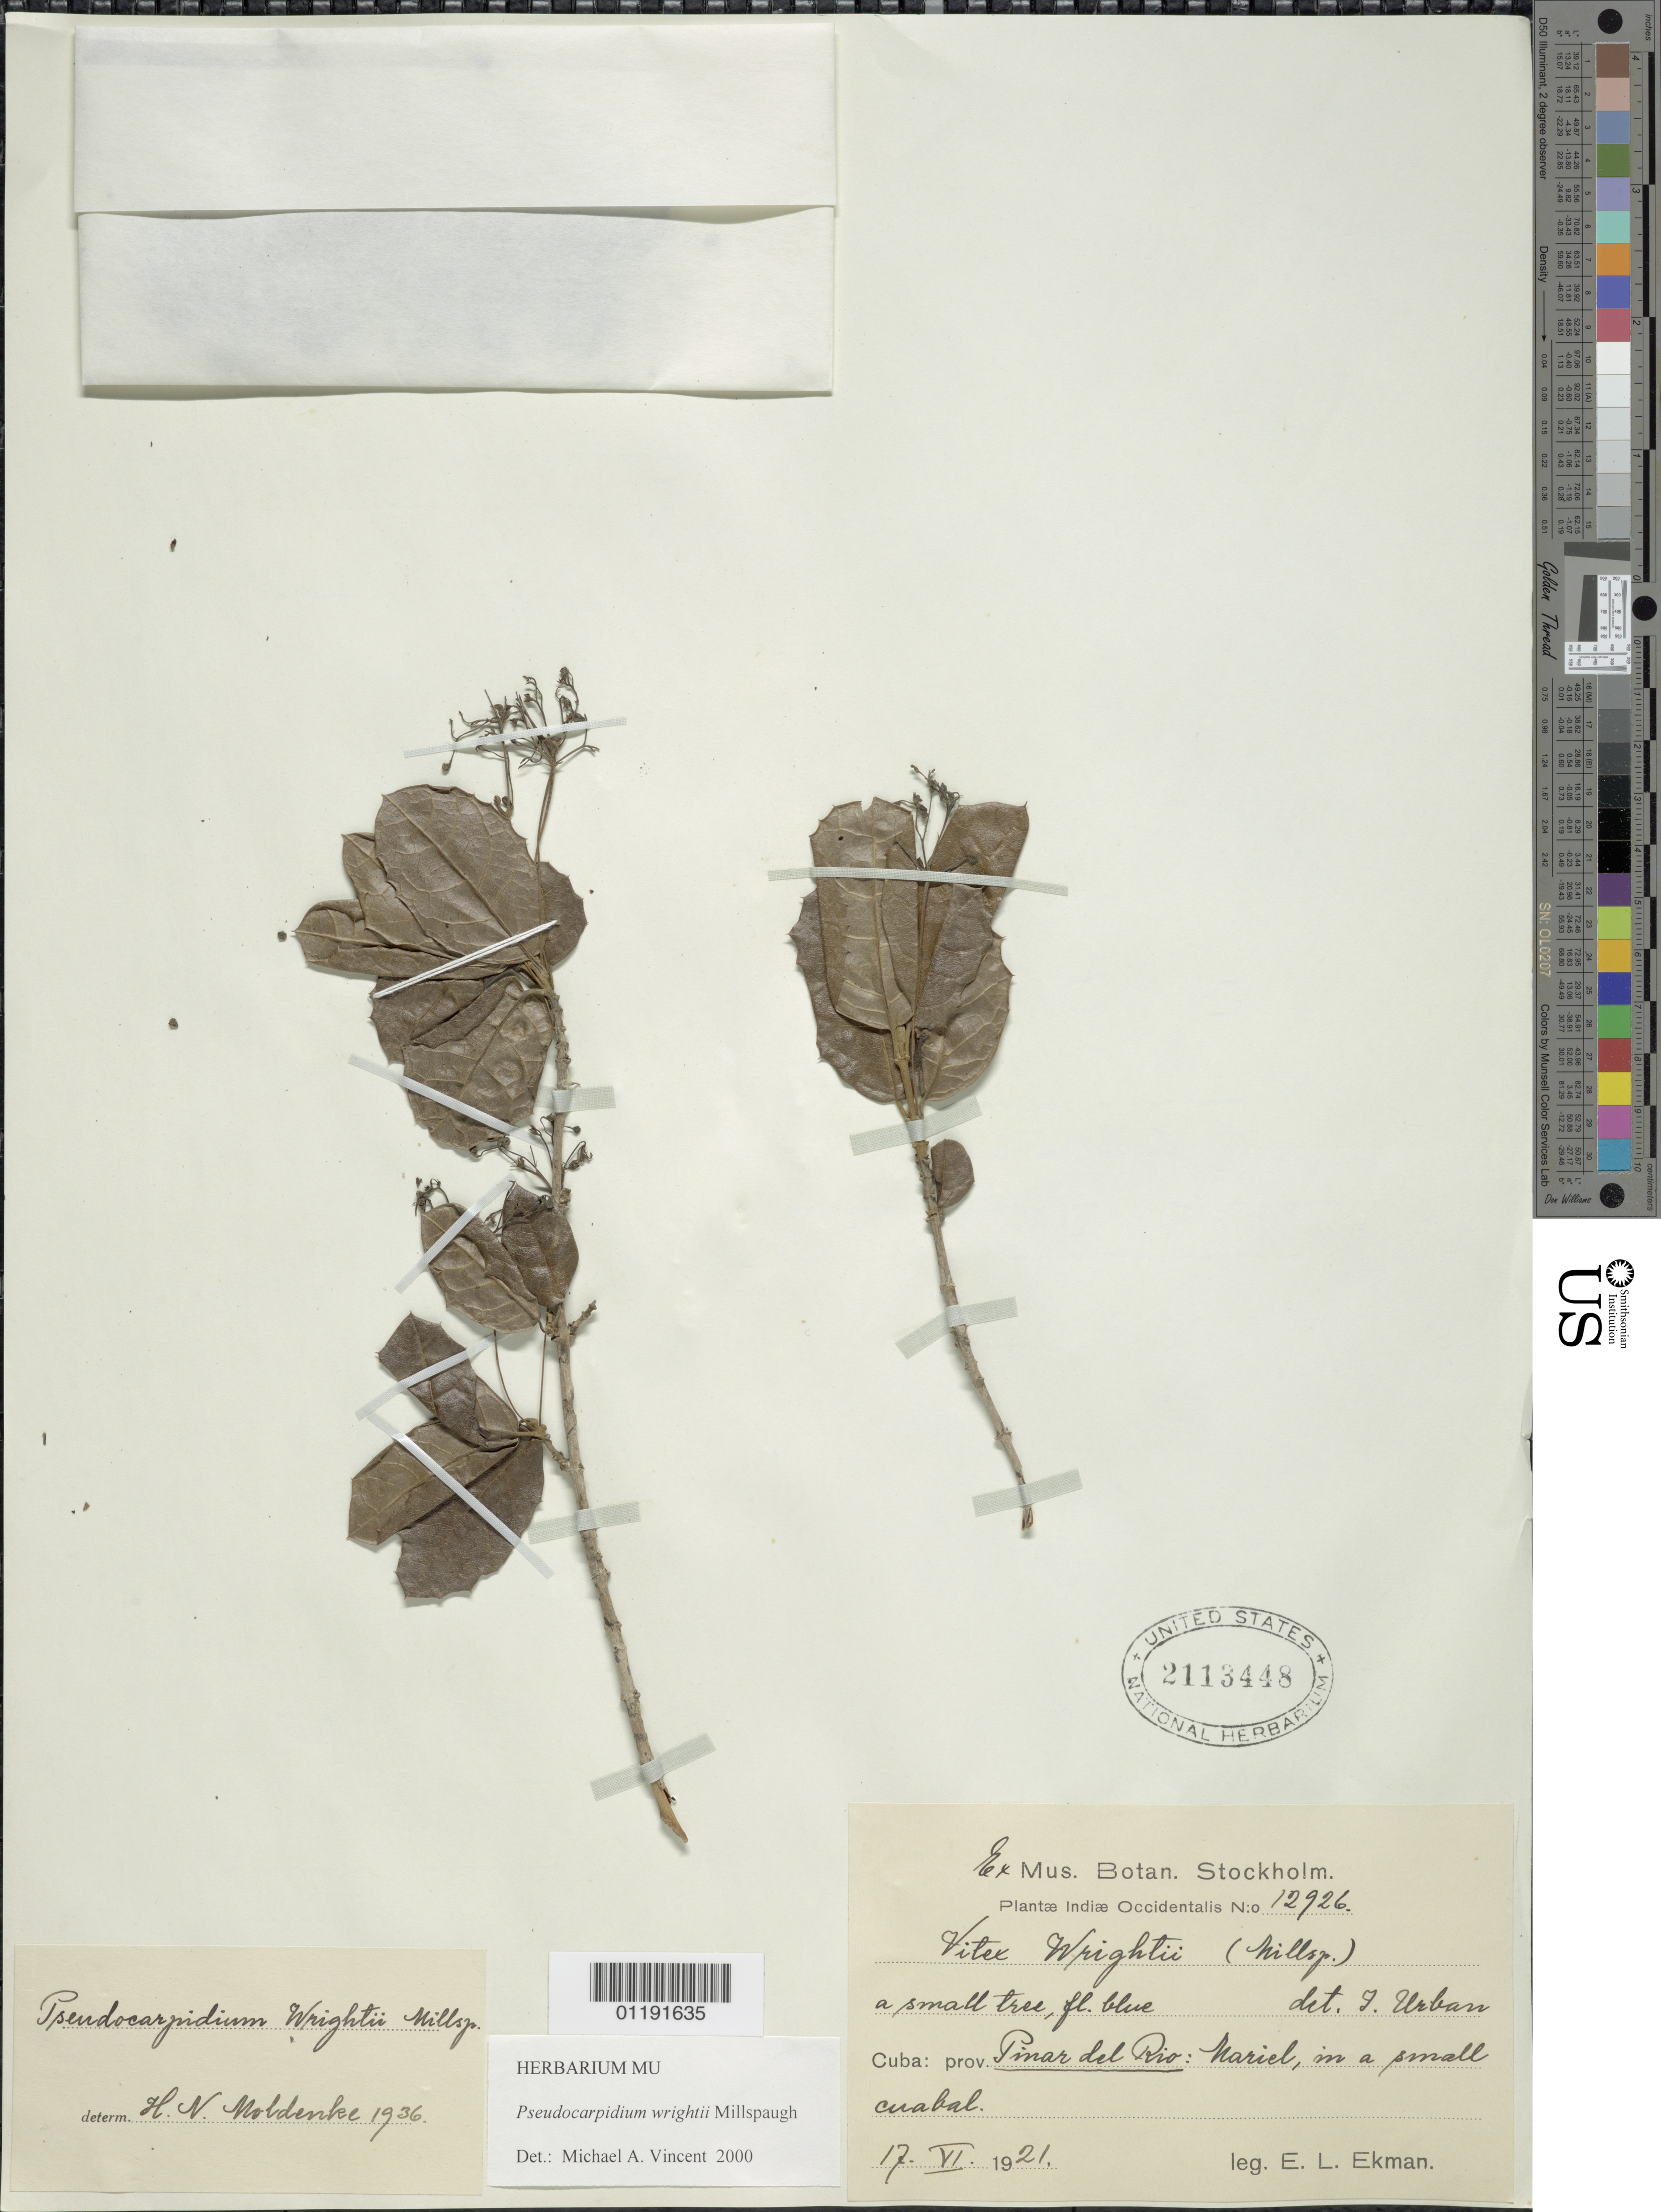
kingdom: Plantae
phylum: Tracheophyta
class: Magnoliopsida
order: Lamiales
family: Lamiaceae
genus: Pseudocarpidium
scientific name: Pseudocarpidium wrightii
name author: Millsp.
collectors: E. L. Ekman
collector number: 12926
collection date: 1921-06-17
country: Cuba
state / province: Pinar del Rio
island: Cuba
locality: Mariel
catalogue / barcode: US 2113448